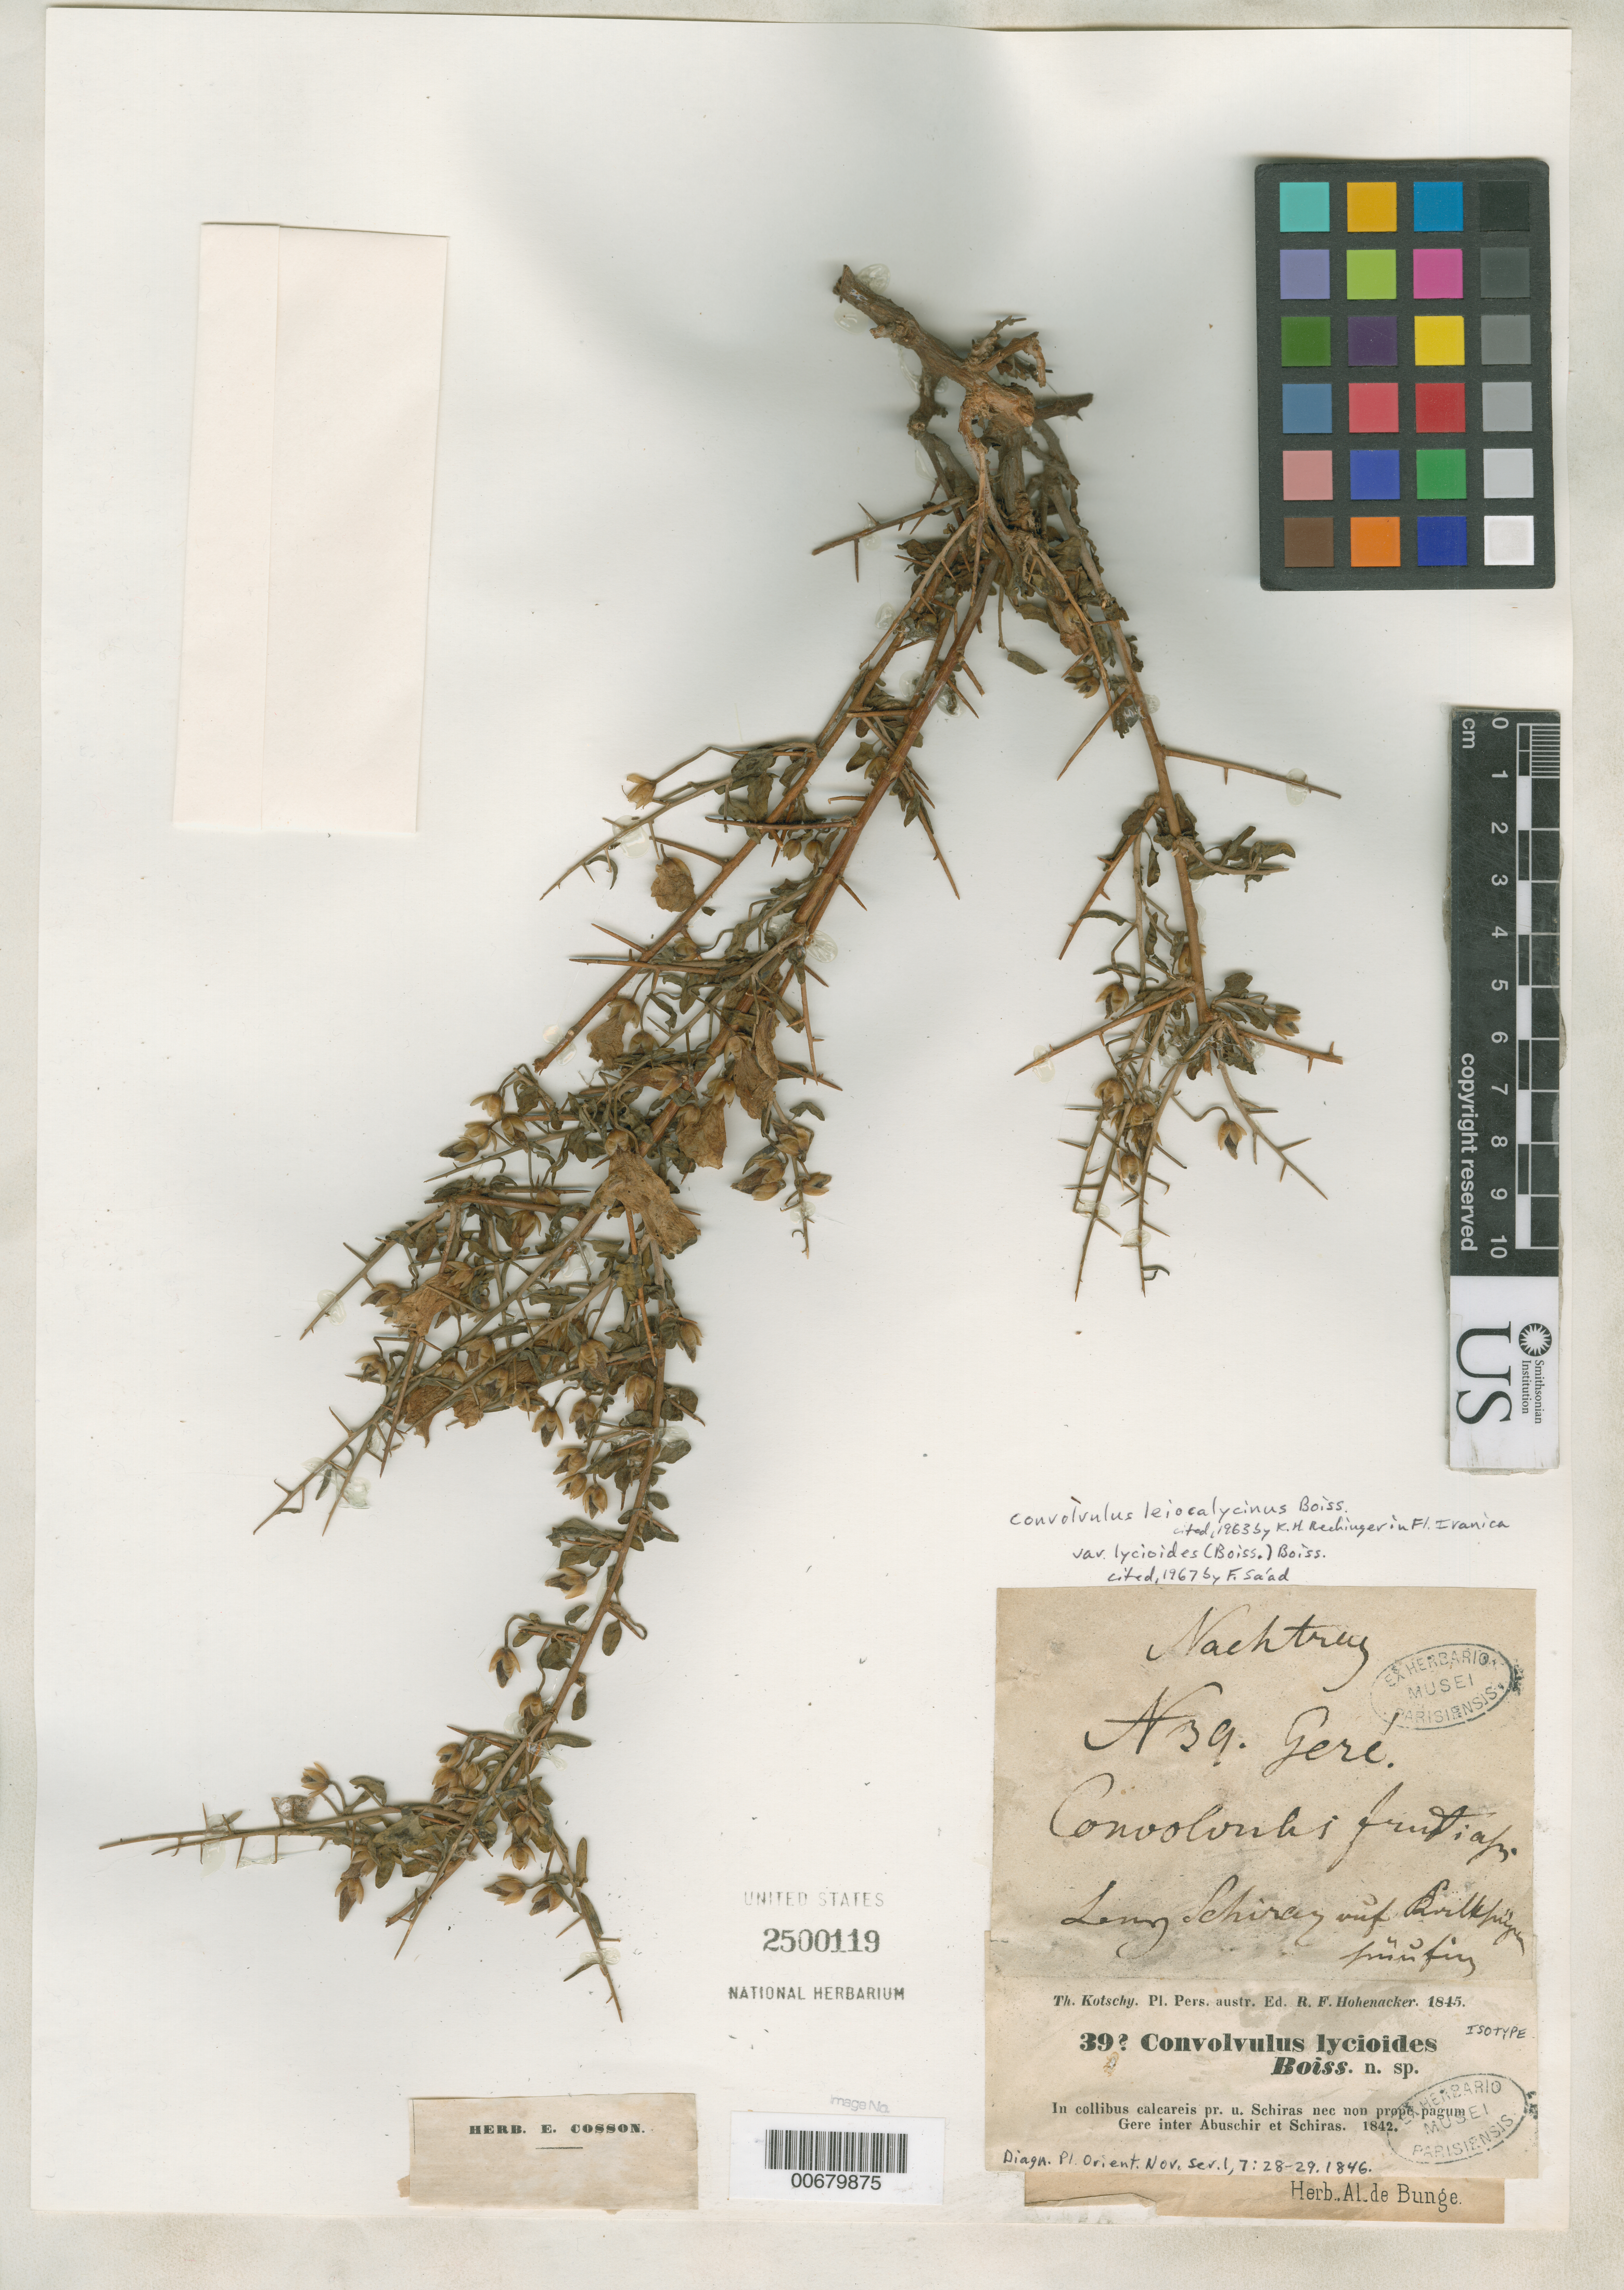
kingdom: Plantae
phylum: Tracheophyta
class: Magnoliopsida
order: Solanales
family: Convolvulaceae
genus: Convolvulus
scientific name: Convolvulus lycioides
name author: Boiss.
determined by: Sa'ad, F.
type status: Isotype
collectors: K. G. Kotschy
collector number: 39?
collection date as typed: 1842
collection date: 1842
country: Iran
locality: In collibus calcareis pr. u. Schiras nee non prope pagum Gere inter Abuschir et Schiras.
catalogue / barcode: US 2500119